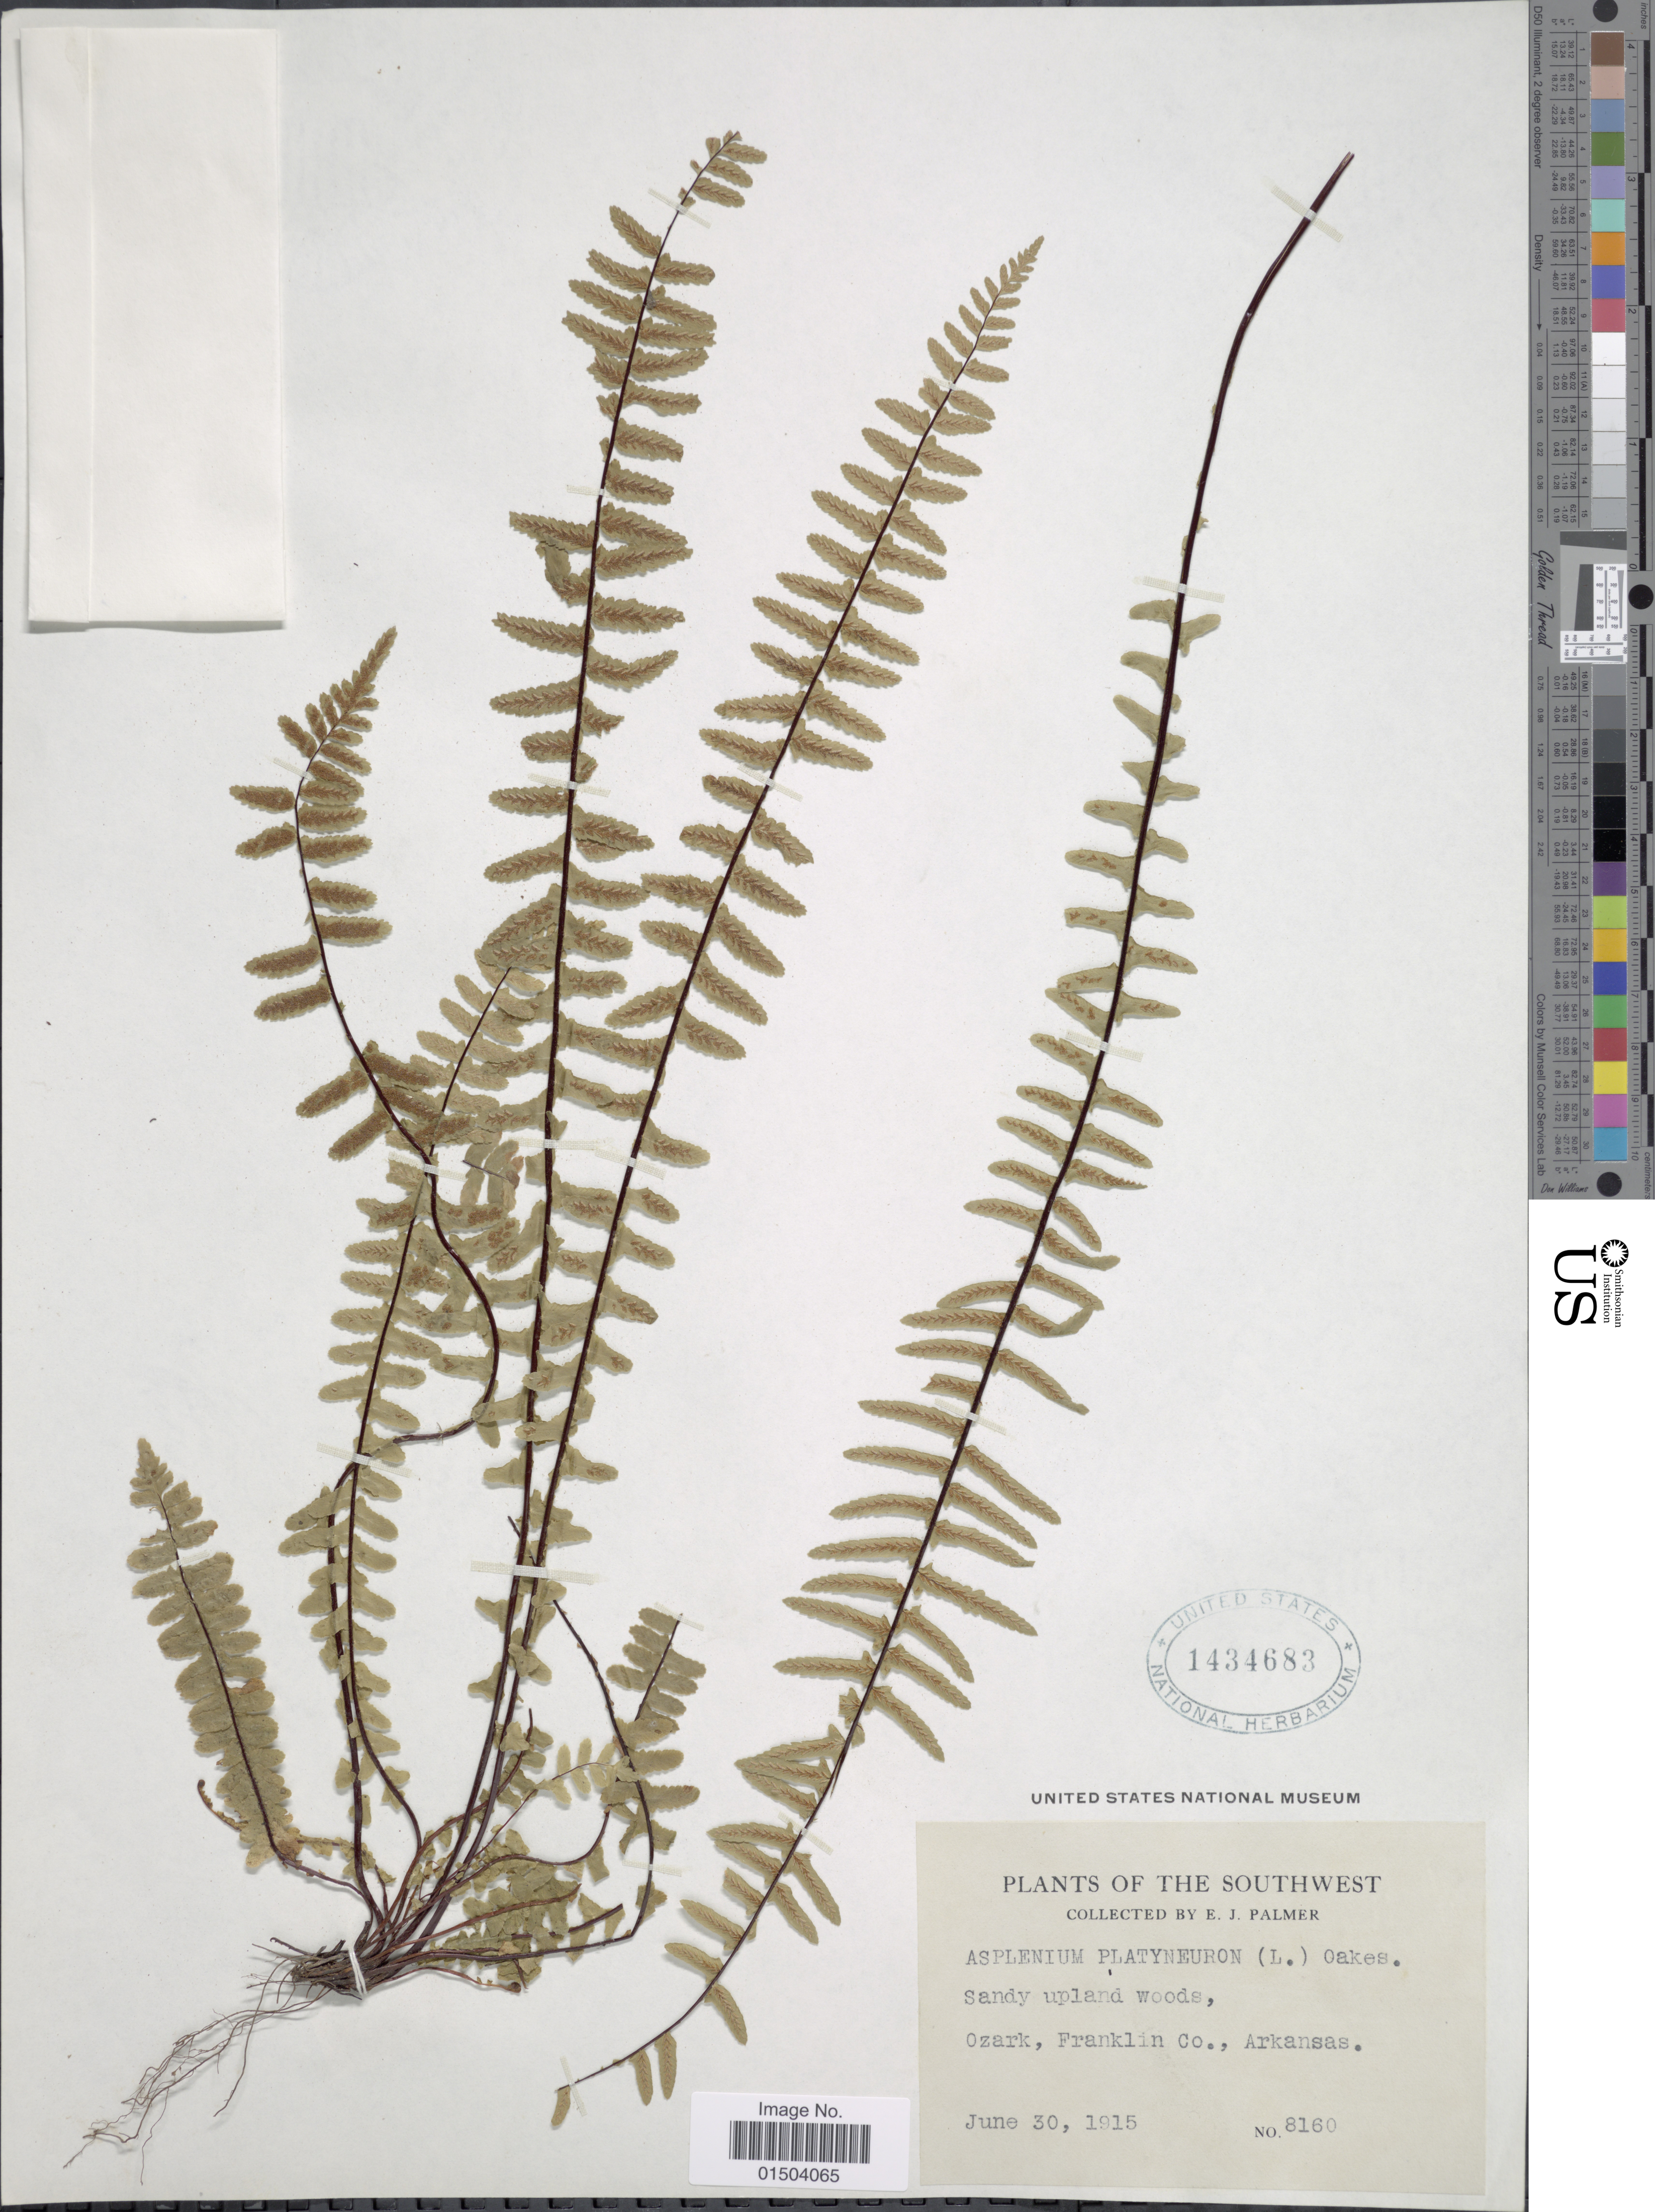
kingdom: Plantae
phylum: Tracheophyta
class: Polypodiopsida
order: Polypodiales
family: Aspleniaceae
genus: Asplenium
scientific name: Asplenium platyneuron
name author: (L.) Britton, Stearns & Poggenb.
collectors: E. J. Palmer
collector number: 8160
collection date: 1915-06-30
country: United States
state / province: Arkansas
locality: Southwest. Sandy upland woods, Ozark, Franklin Co.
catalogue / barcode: US 1434683